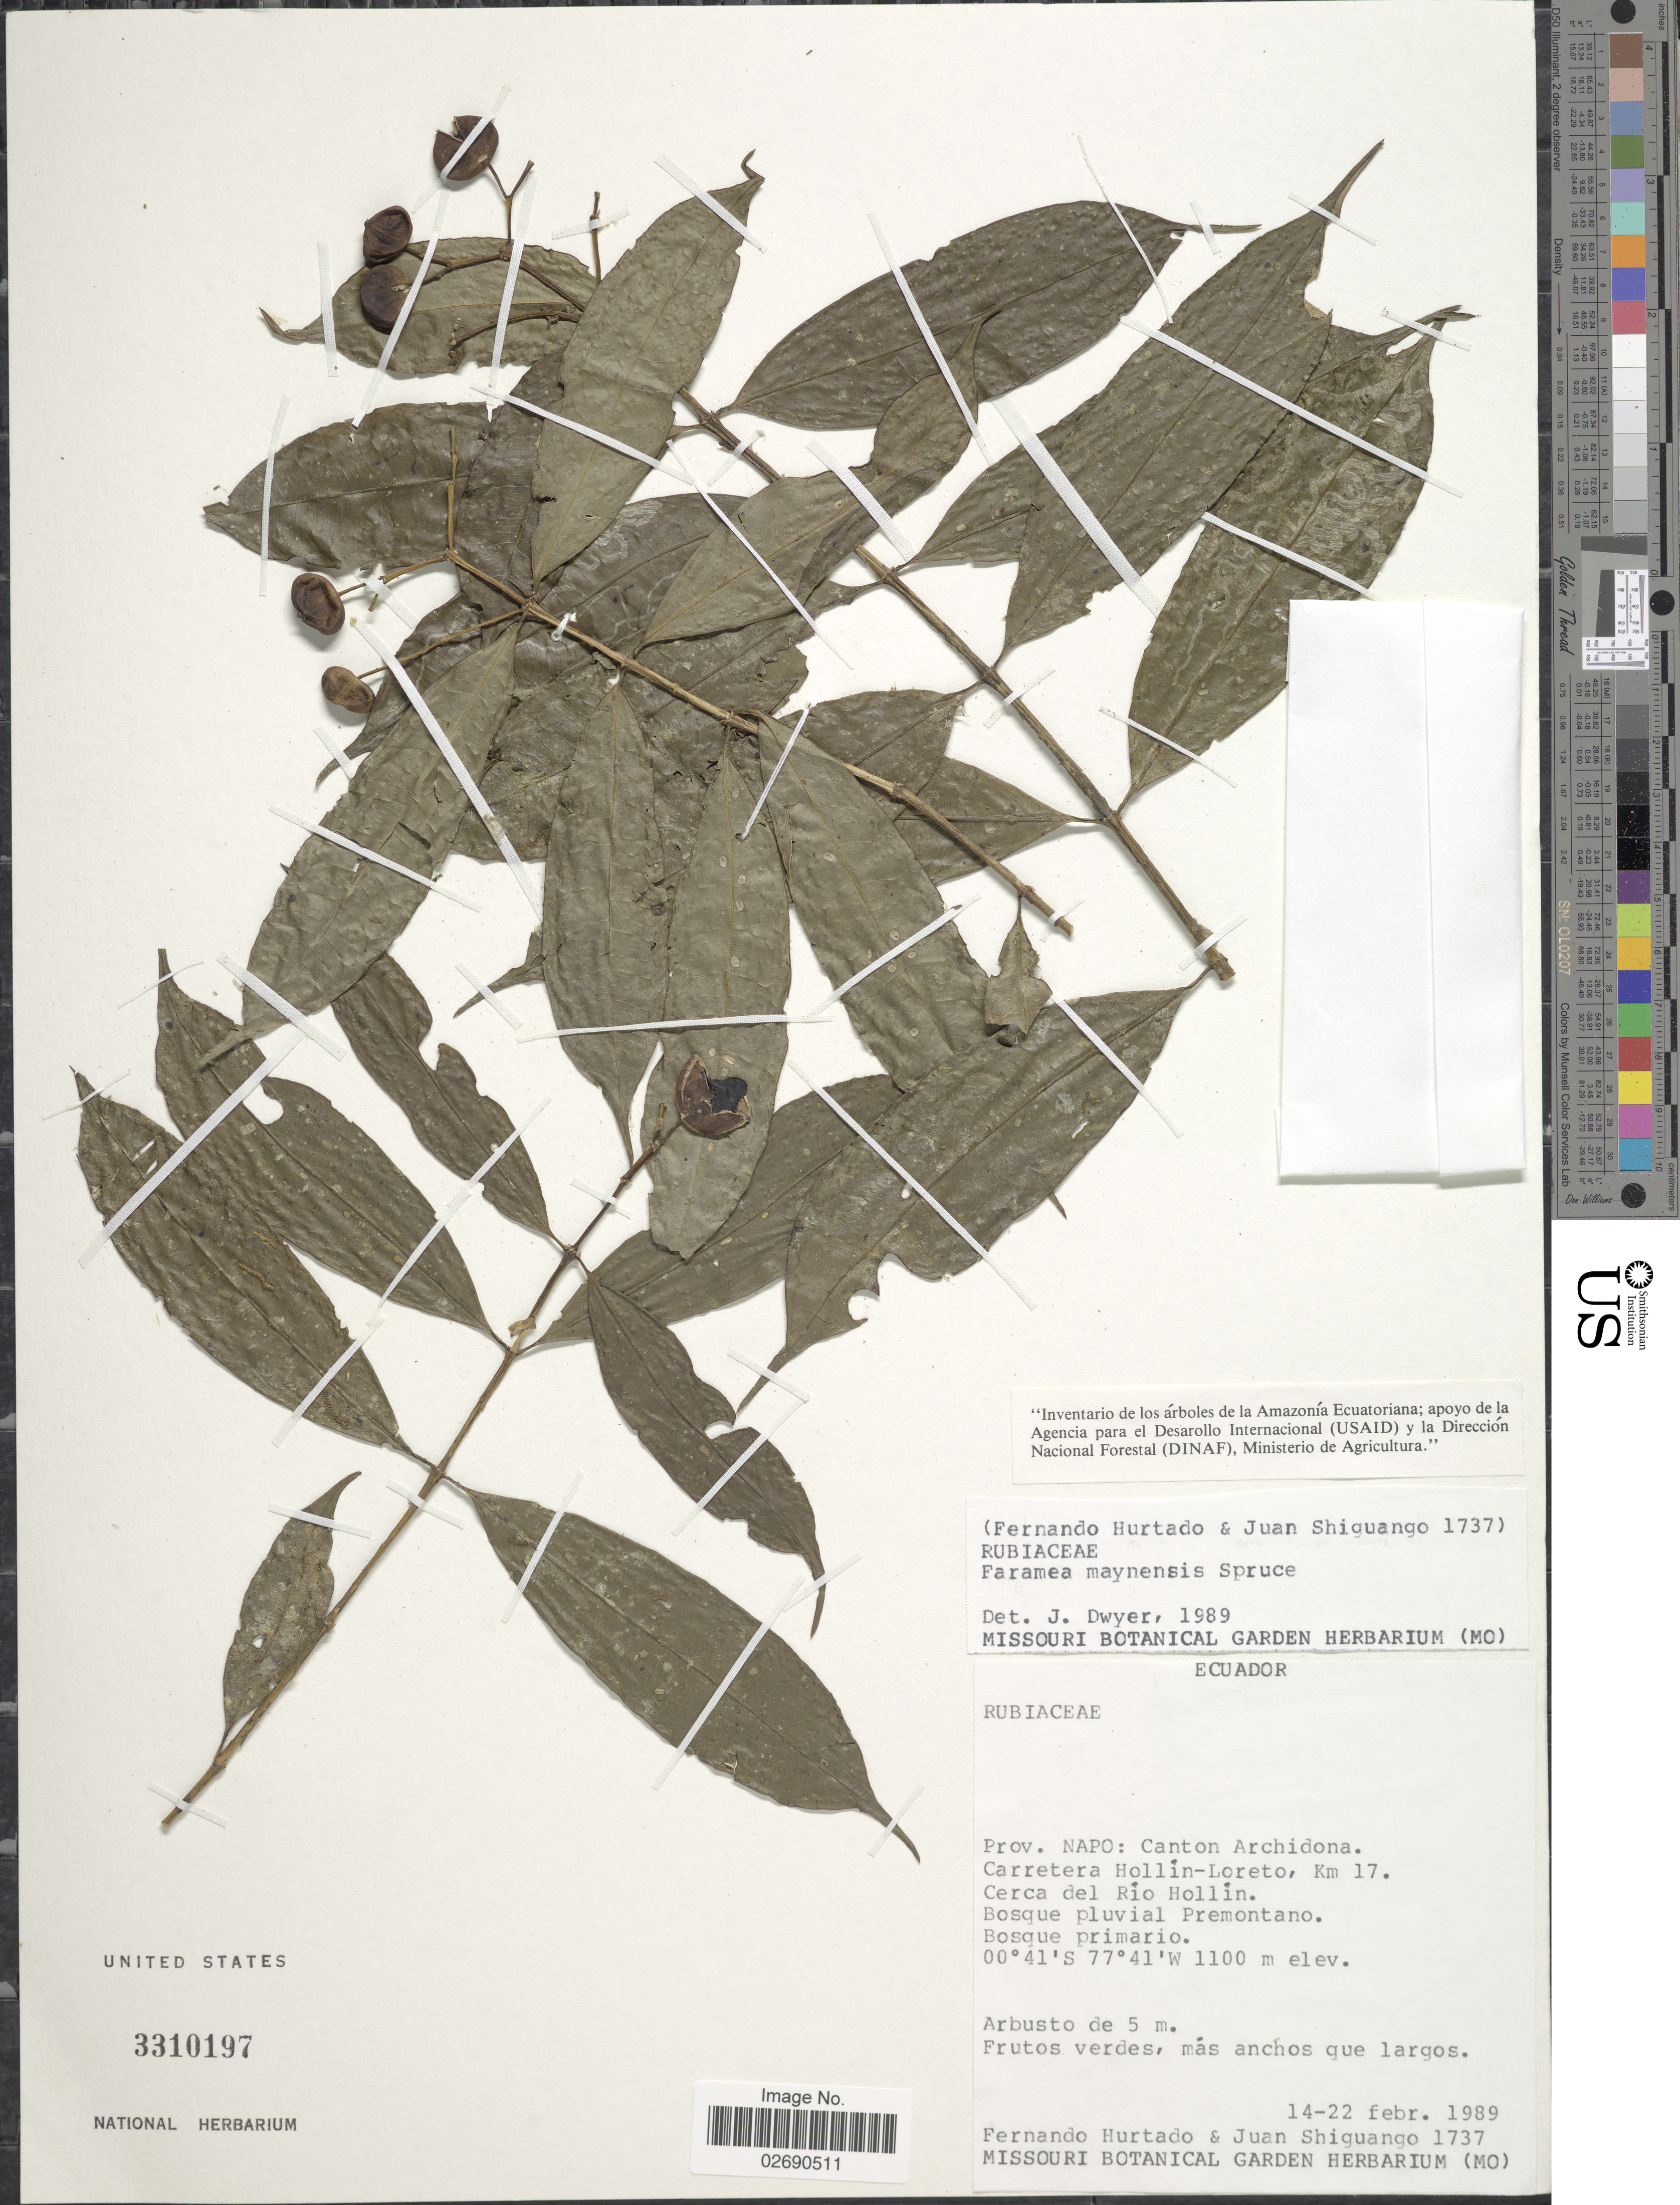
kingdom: Plantae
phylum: Tracheophyta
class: Magnoliopsida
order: Gentianales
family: Rubiaceae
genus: Faramea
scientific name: Faramea maynensis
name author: Spruce ex Rusby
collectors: F. Hurtado & J. Shiguango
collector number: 1737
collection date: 1989-02-14/1989-02-22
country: Ecuador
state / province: Napo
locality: Canton Archidona, Carretera Hollin-Loreto, Km 17, Cerca del Rio Hollin.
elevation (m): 1100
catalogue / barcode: US 3310197